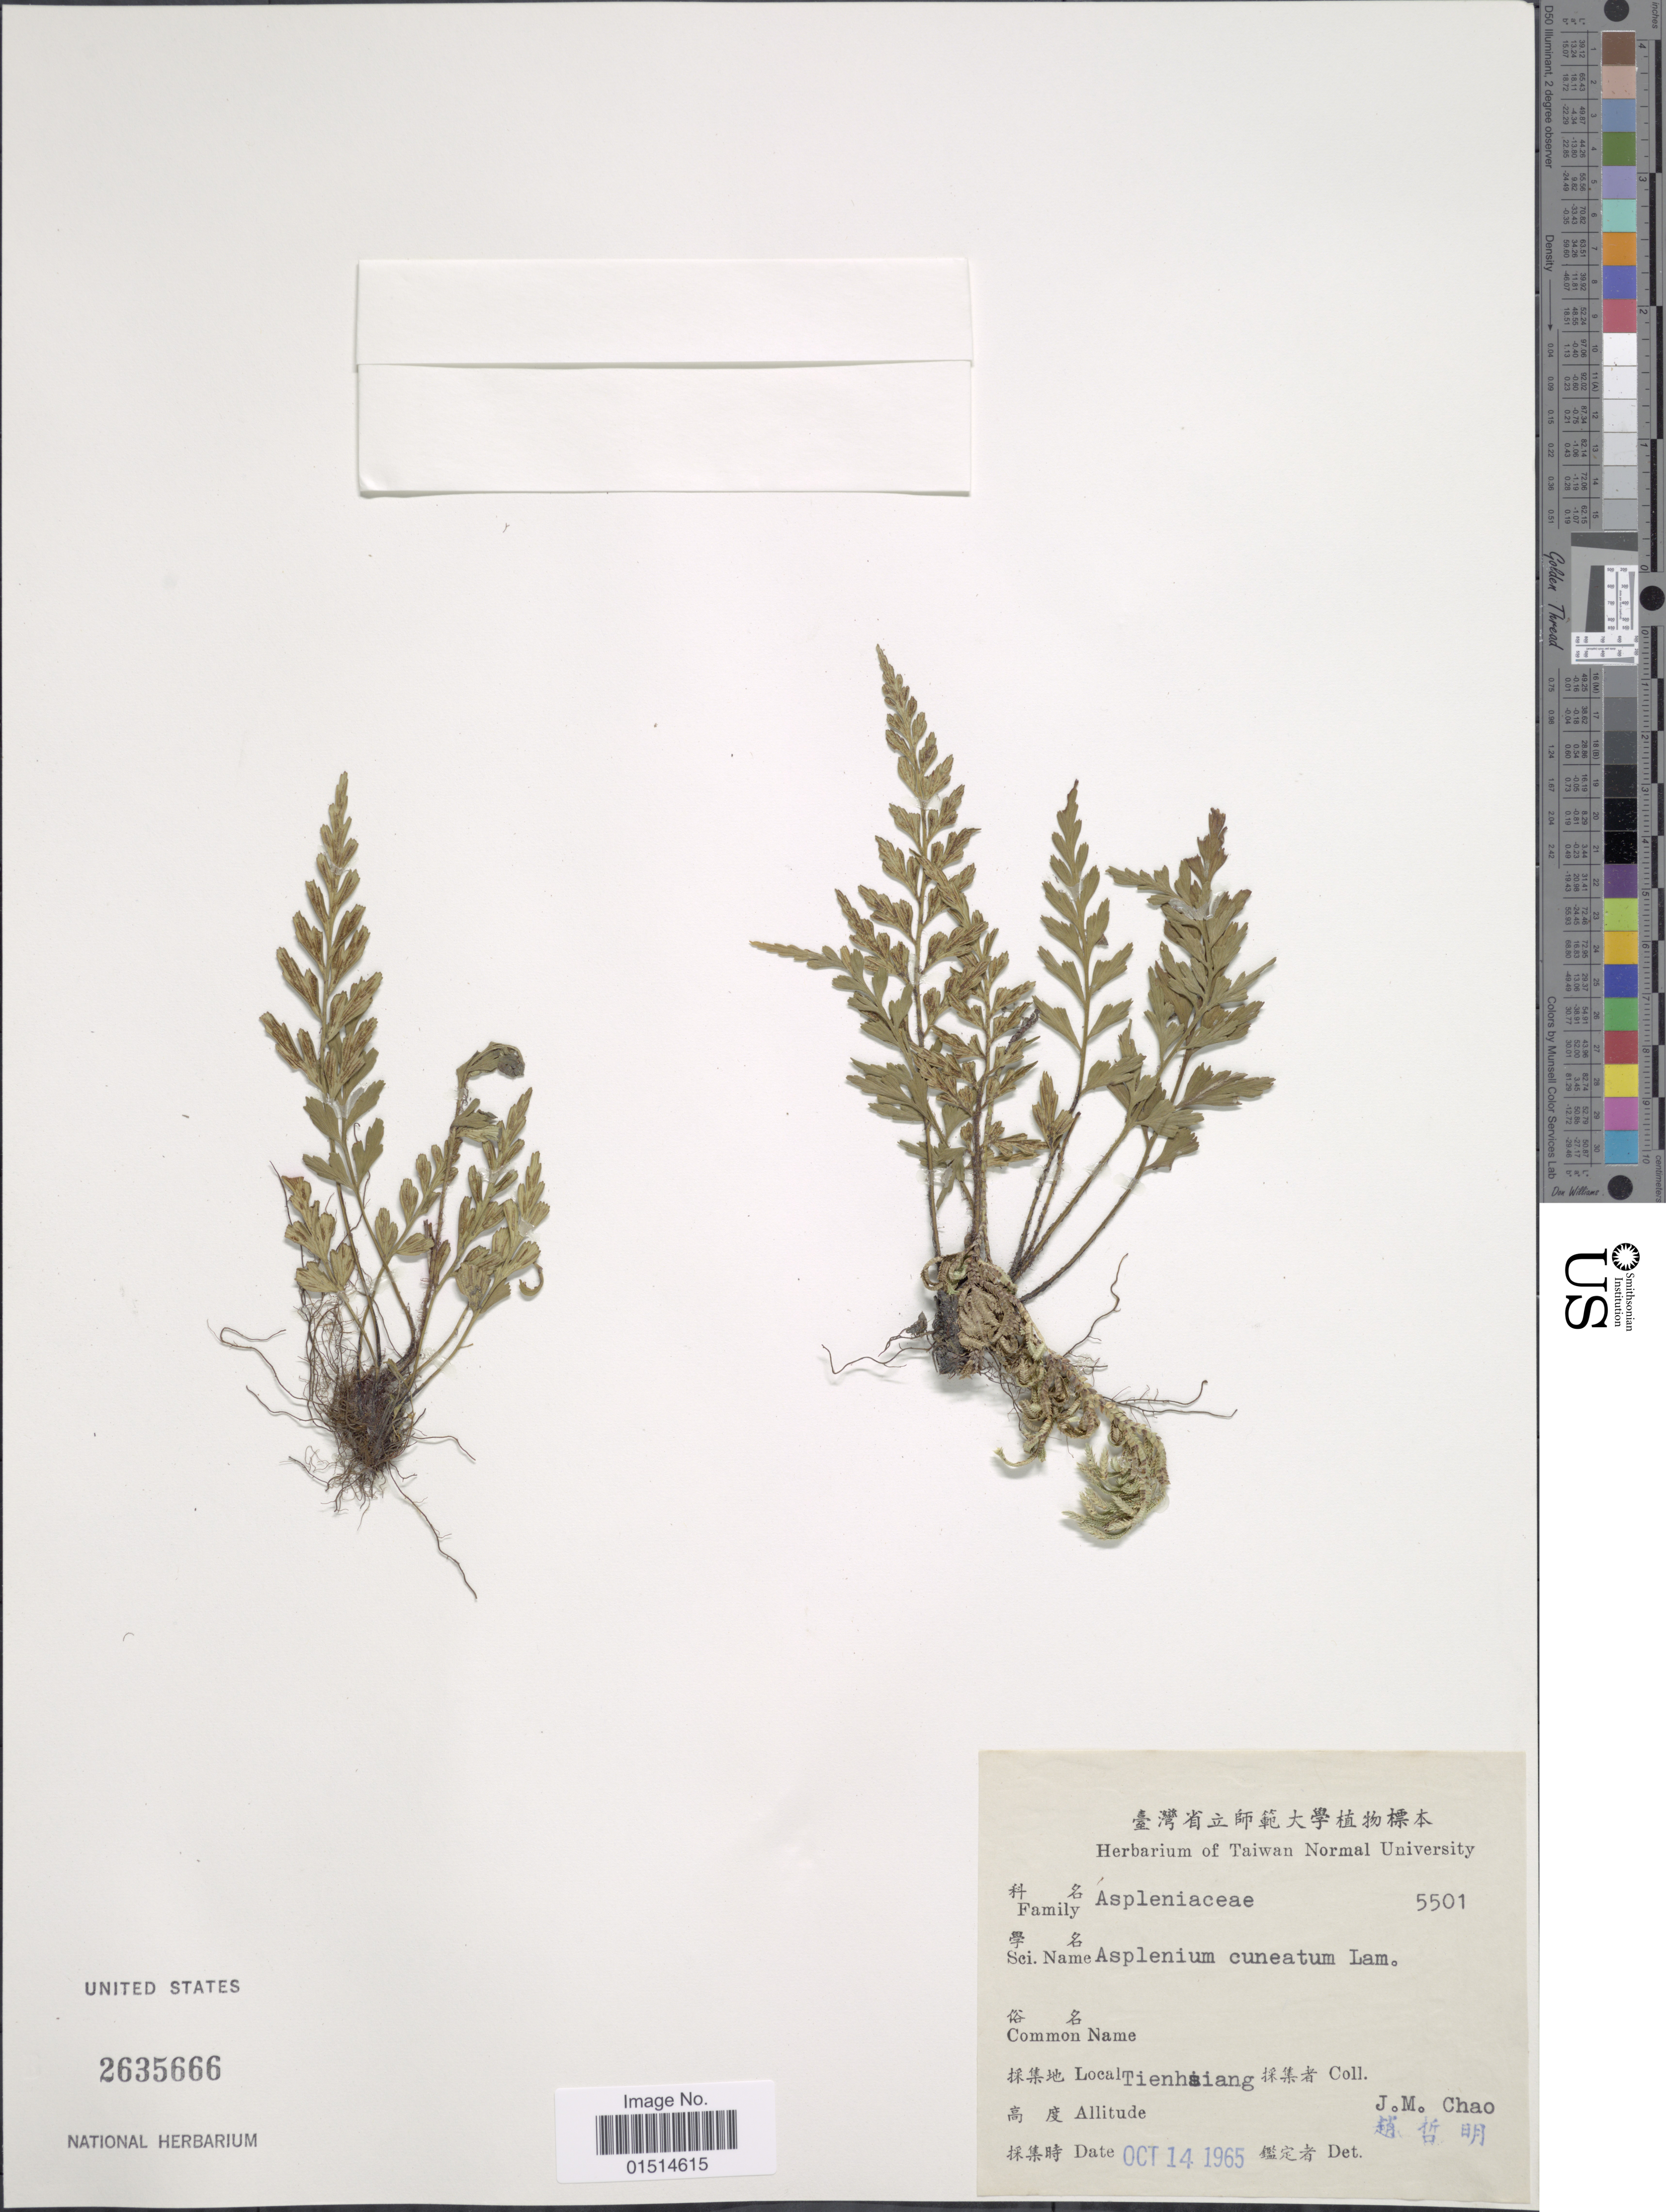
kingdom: Plantae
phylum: Tracheophyta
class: Polypodiopsida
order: Polypodiales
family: Aspleniaceae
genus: Asplenium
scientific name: Asplenium cuneatum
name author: Lam.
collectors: J. Chao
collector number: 5501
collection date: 1965-10-14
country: Taiwan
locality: Tienhsiang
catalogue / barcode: US 2635666